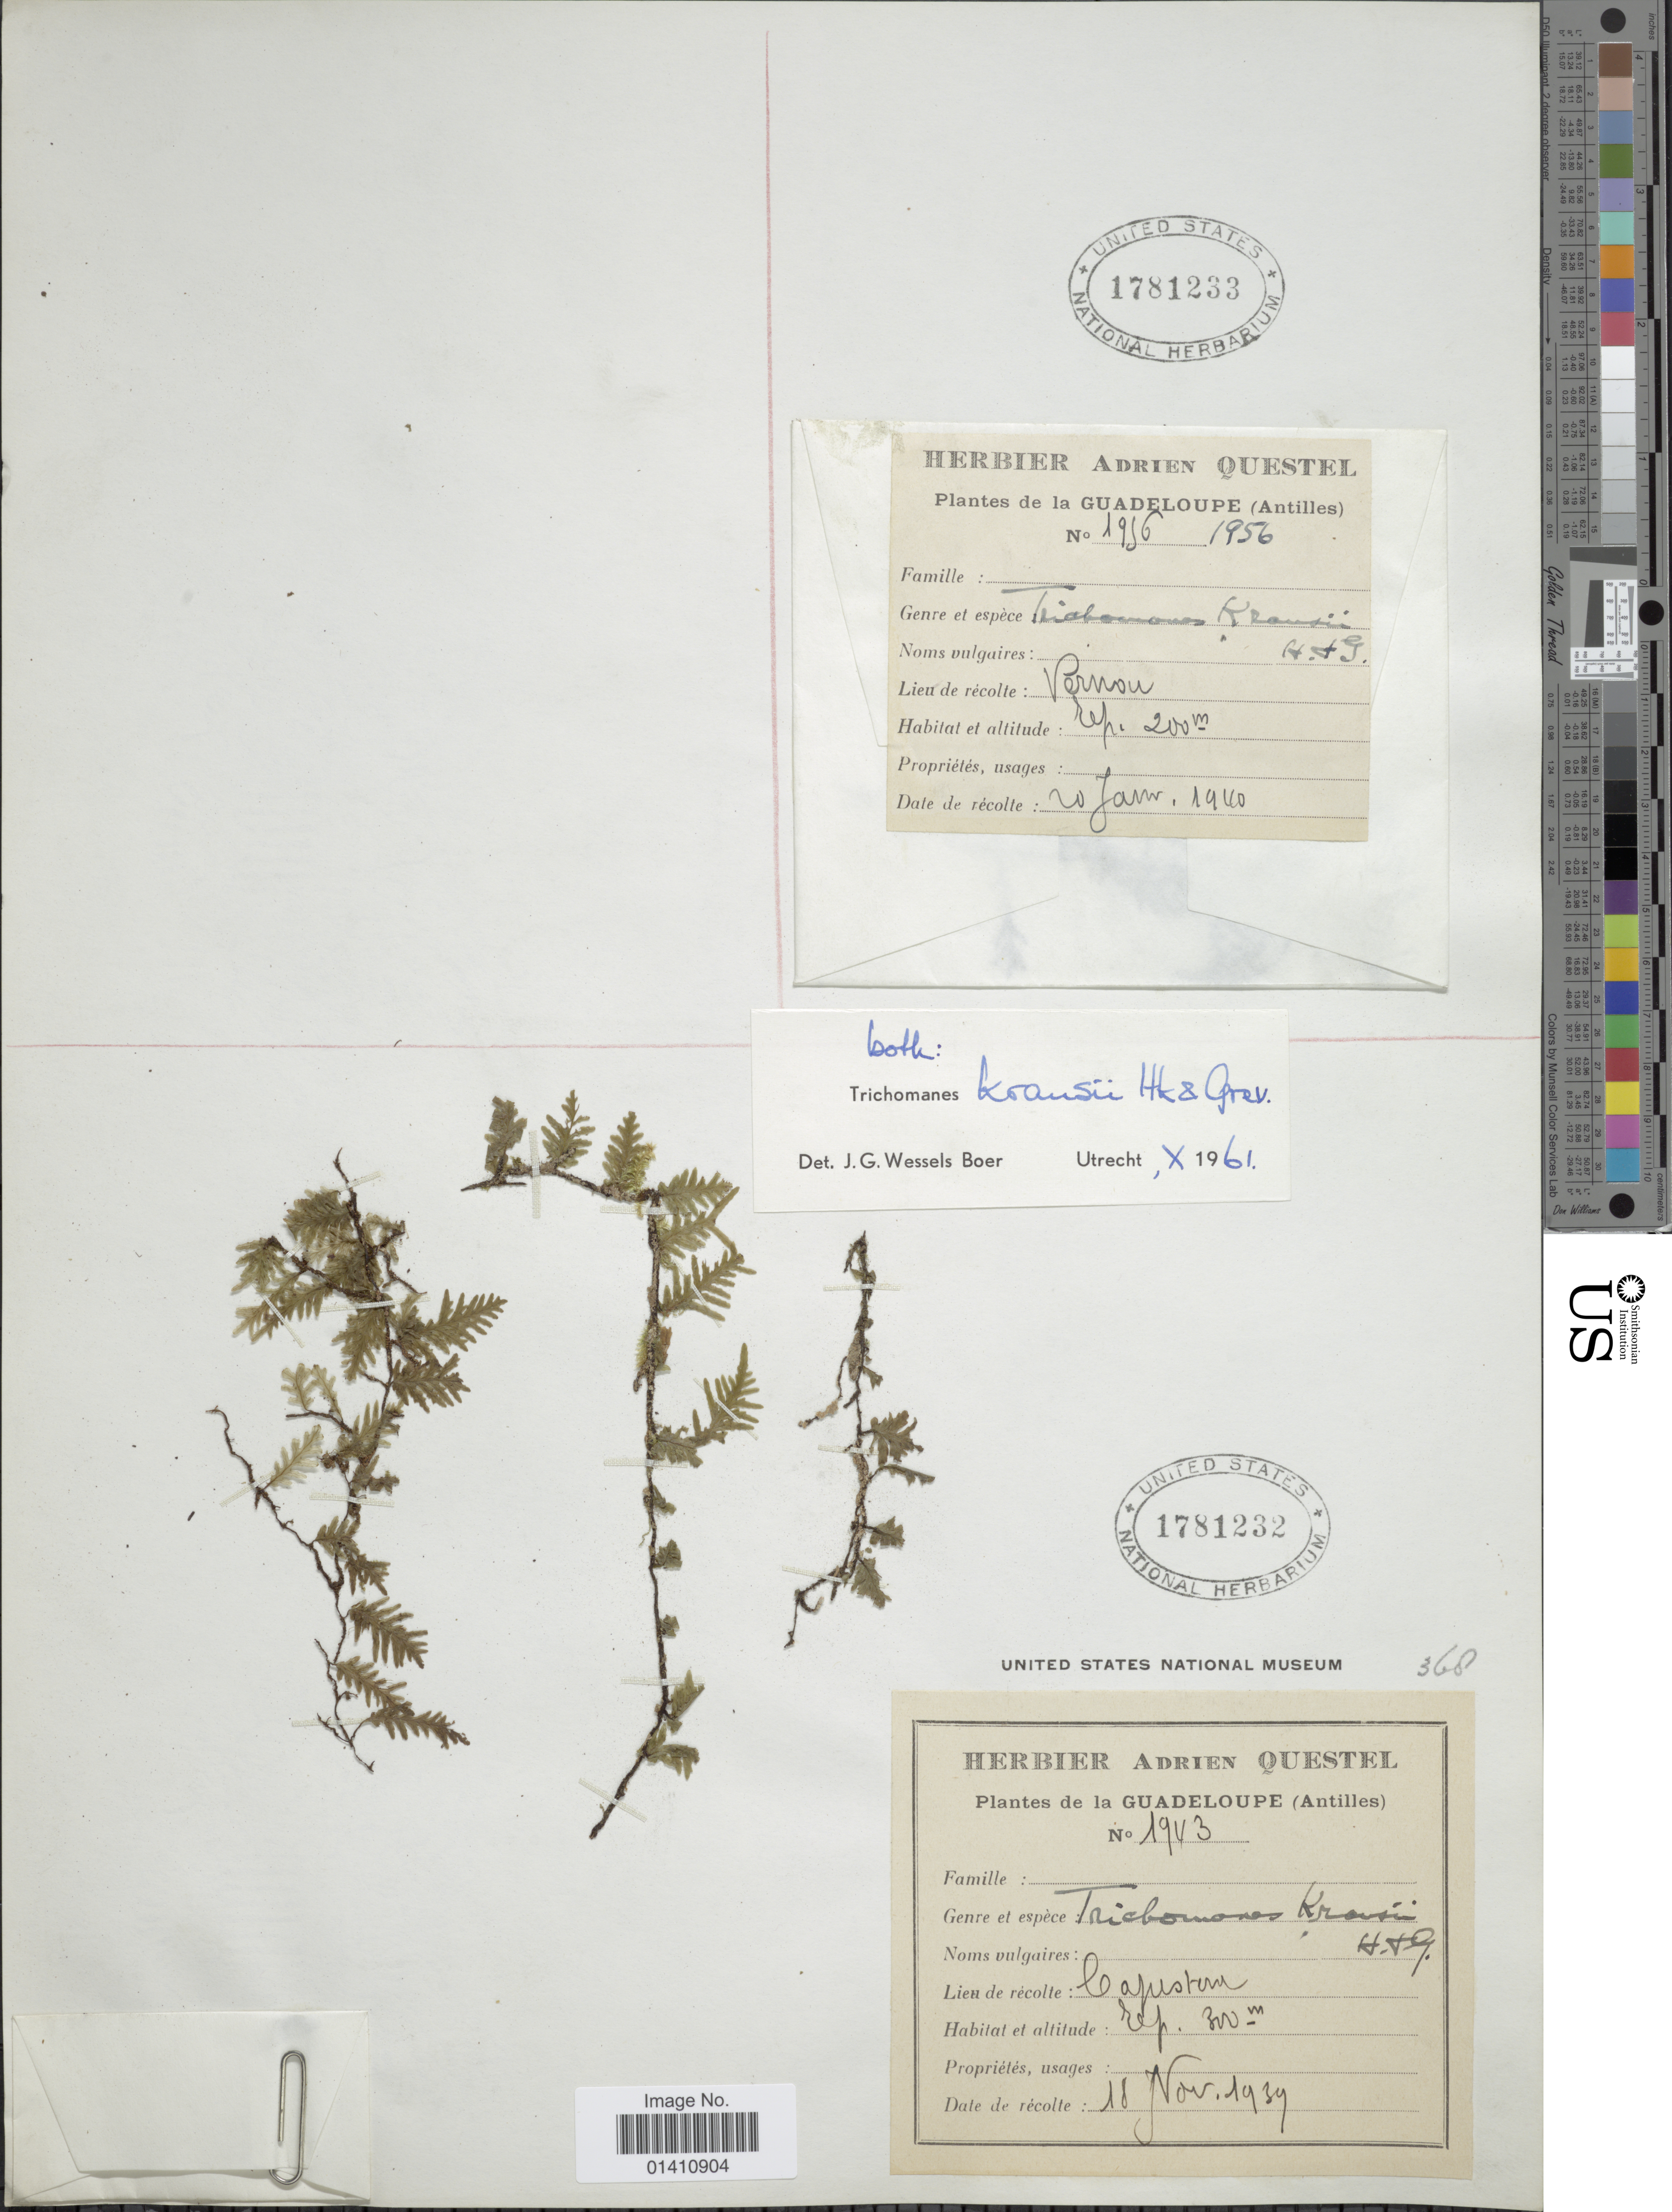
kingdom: Plantae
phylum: Tracheophyta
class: Polypodiopsida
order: Hymenophyllales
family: Hymenophyllaceae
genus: Didymoglossum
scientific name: Didymoglossum kraussii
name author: (Hook. & Grev.) C. Presl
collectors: A. Questel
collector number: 1943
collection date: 1939-11-18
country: Guadeloupe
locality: Capesterre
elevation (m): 300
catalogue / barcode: US 1781232